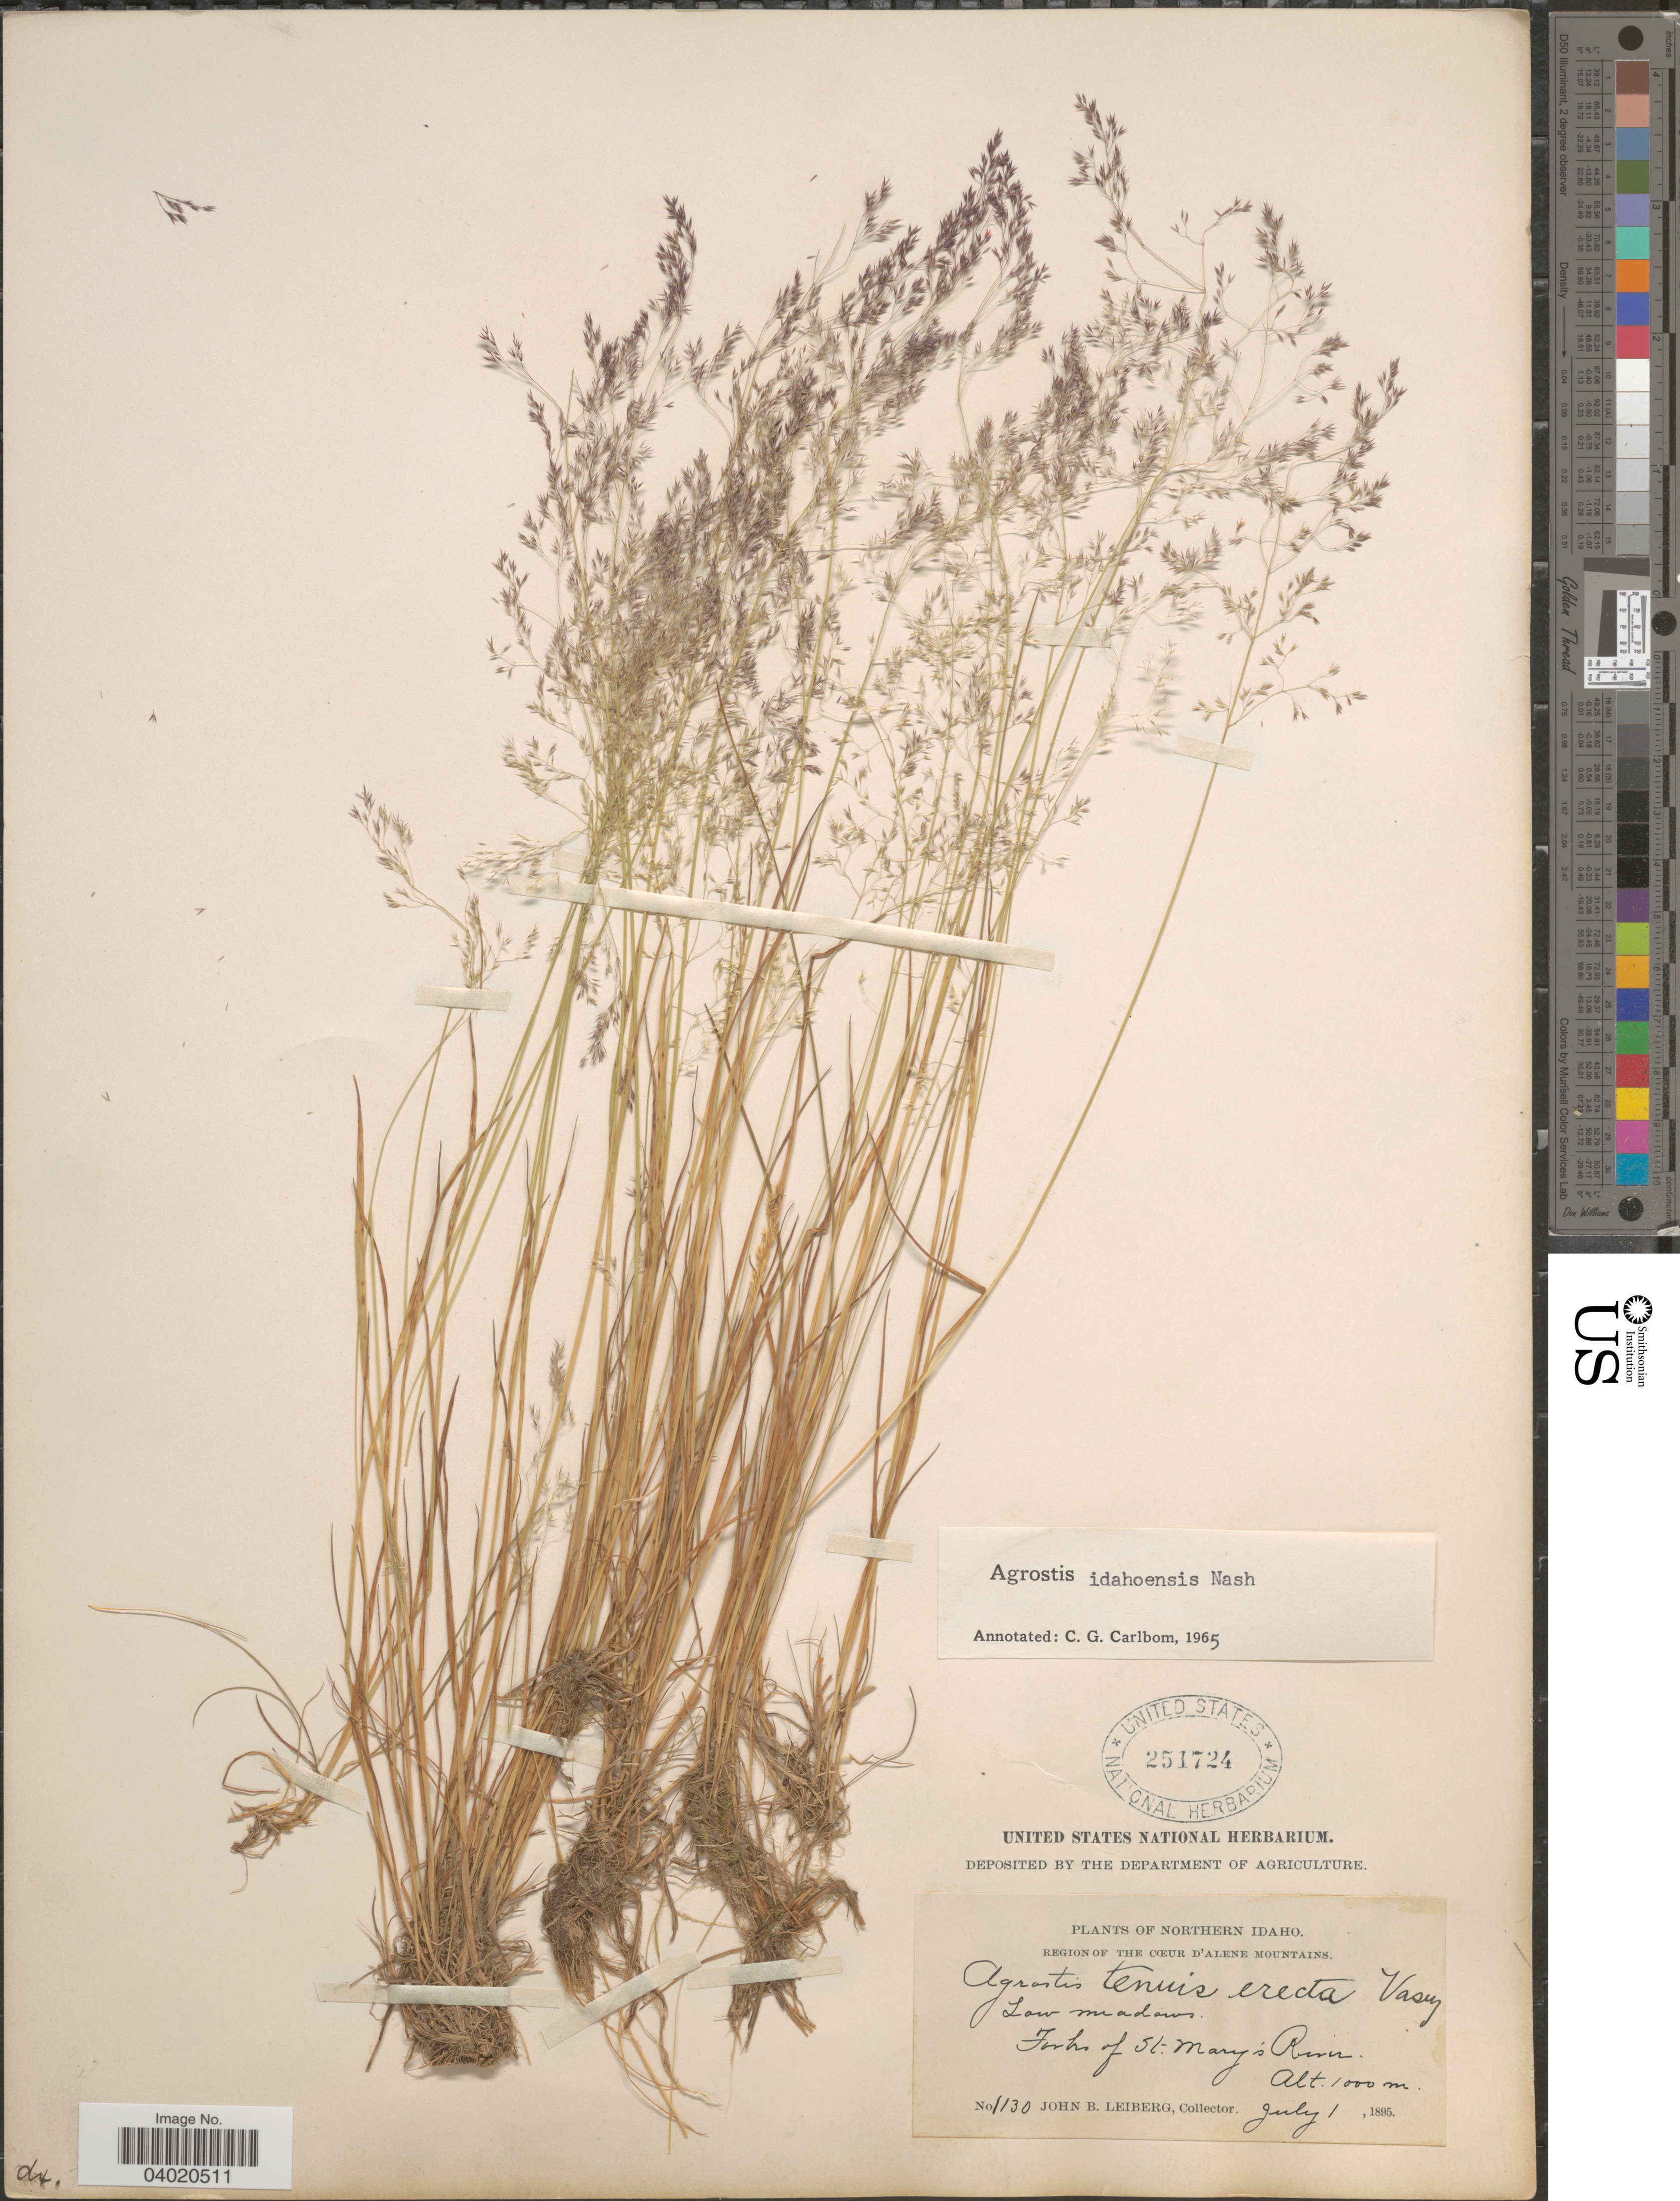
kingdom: Plantae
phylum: Tracheophyta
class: Liliopsida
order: Poales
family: Poaceae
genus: Agrostis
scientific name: Agrostis idahoensis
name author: Nash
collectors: J. B. Leiberg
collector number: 1130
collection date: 1895-07-01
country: United States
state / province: Idaho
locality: Forks of St. Mary's River.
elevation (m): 1000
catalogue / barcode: US 251724